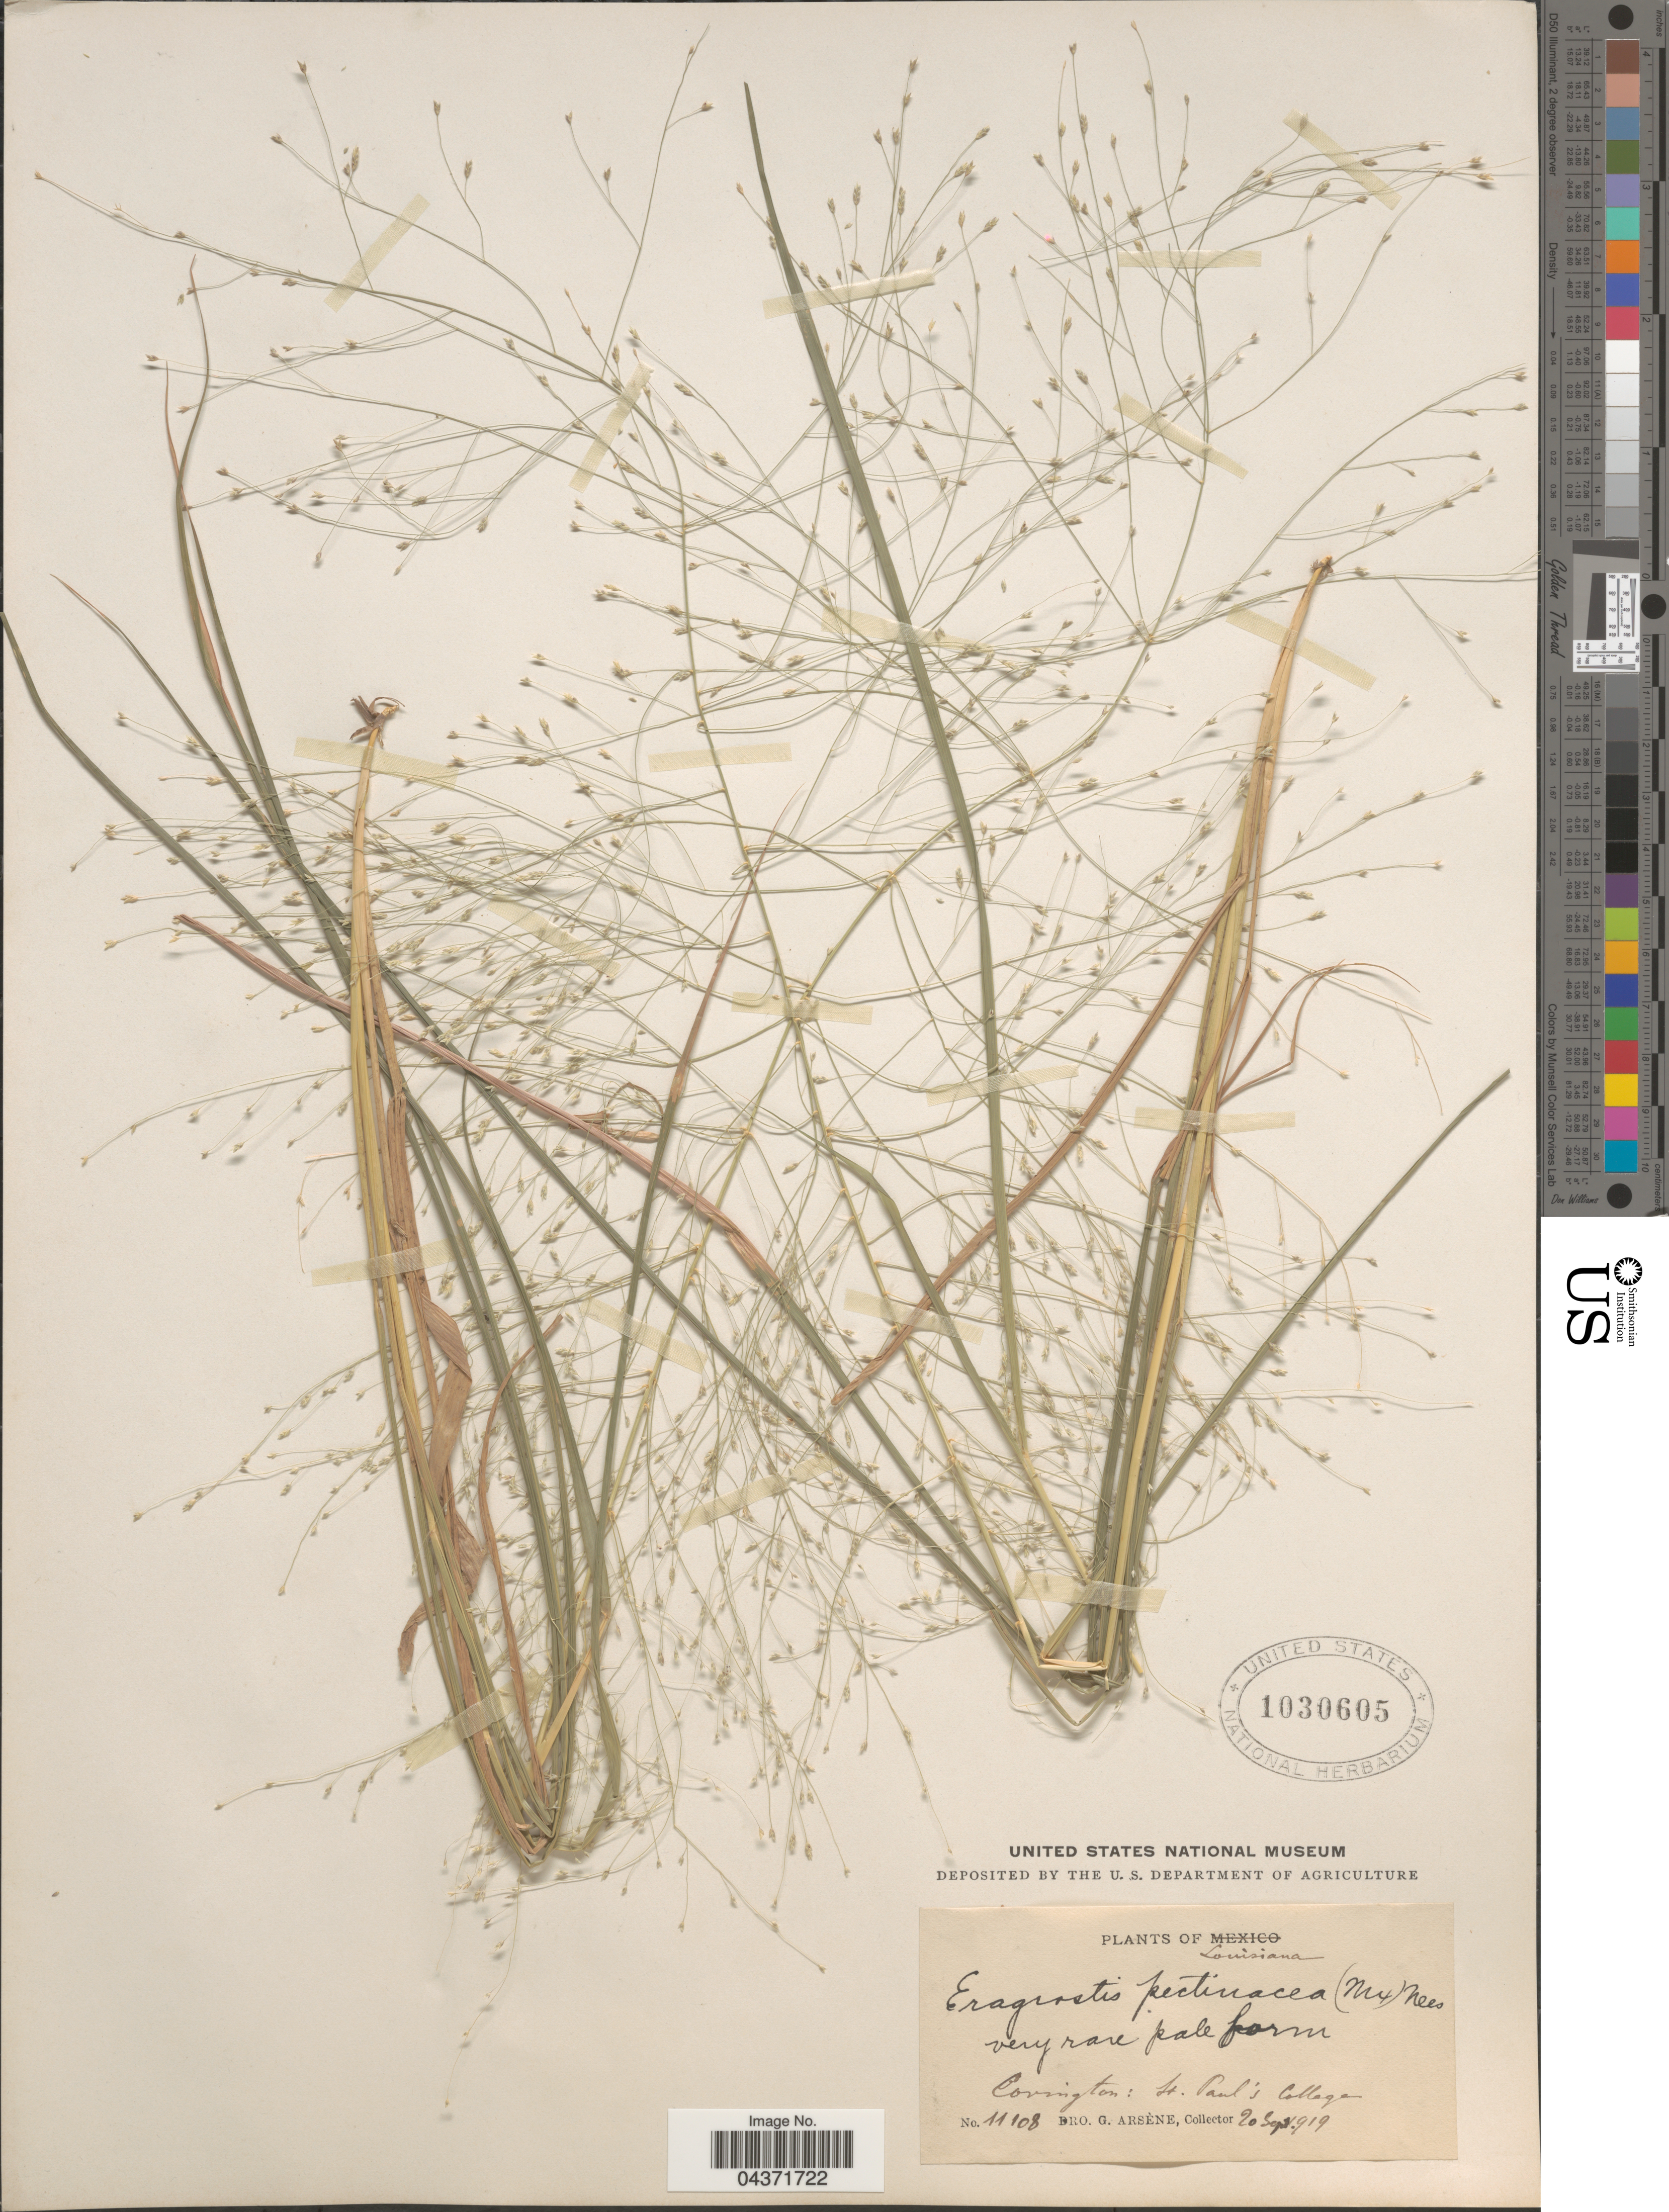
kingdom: Plantae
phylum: Tracheophyta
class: Liliopsida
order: Poales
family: Poaceae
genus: Eragrostis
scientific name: Eragrostis spectabilis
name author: (Pursh) Steud.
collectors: Bro. G. Arsène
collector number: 11108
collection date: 1919-09-20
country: United States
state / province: Louisiana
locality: Covington: St. Paul's College.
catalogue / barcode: US 1030605